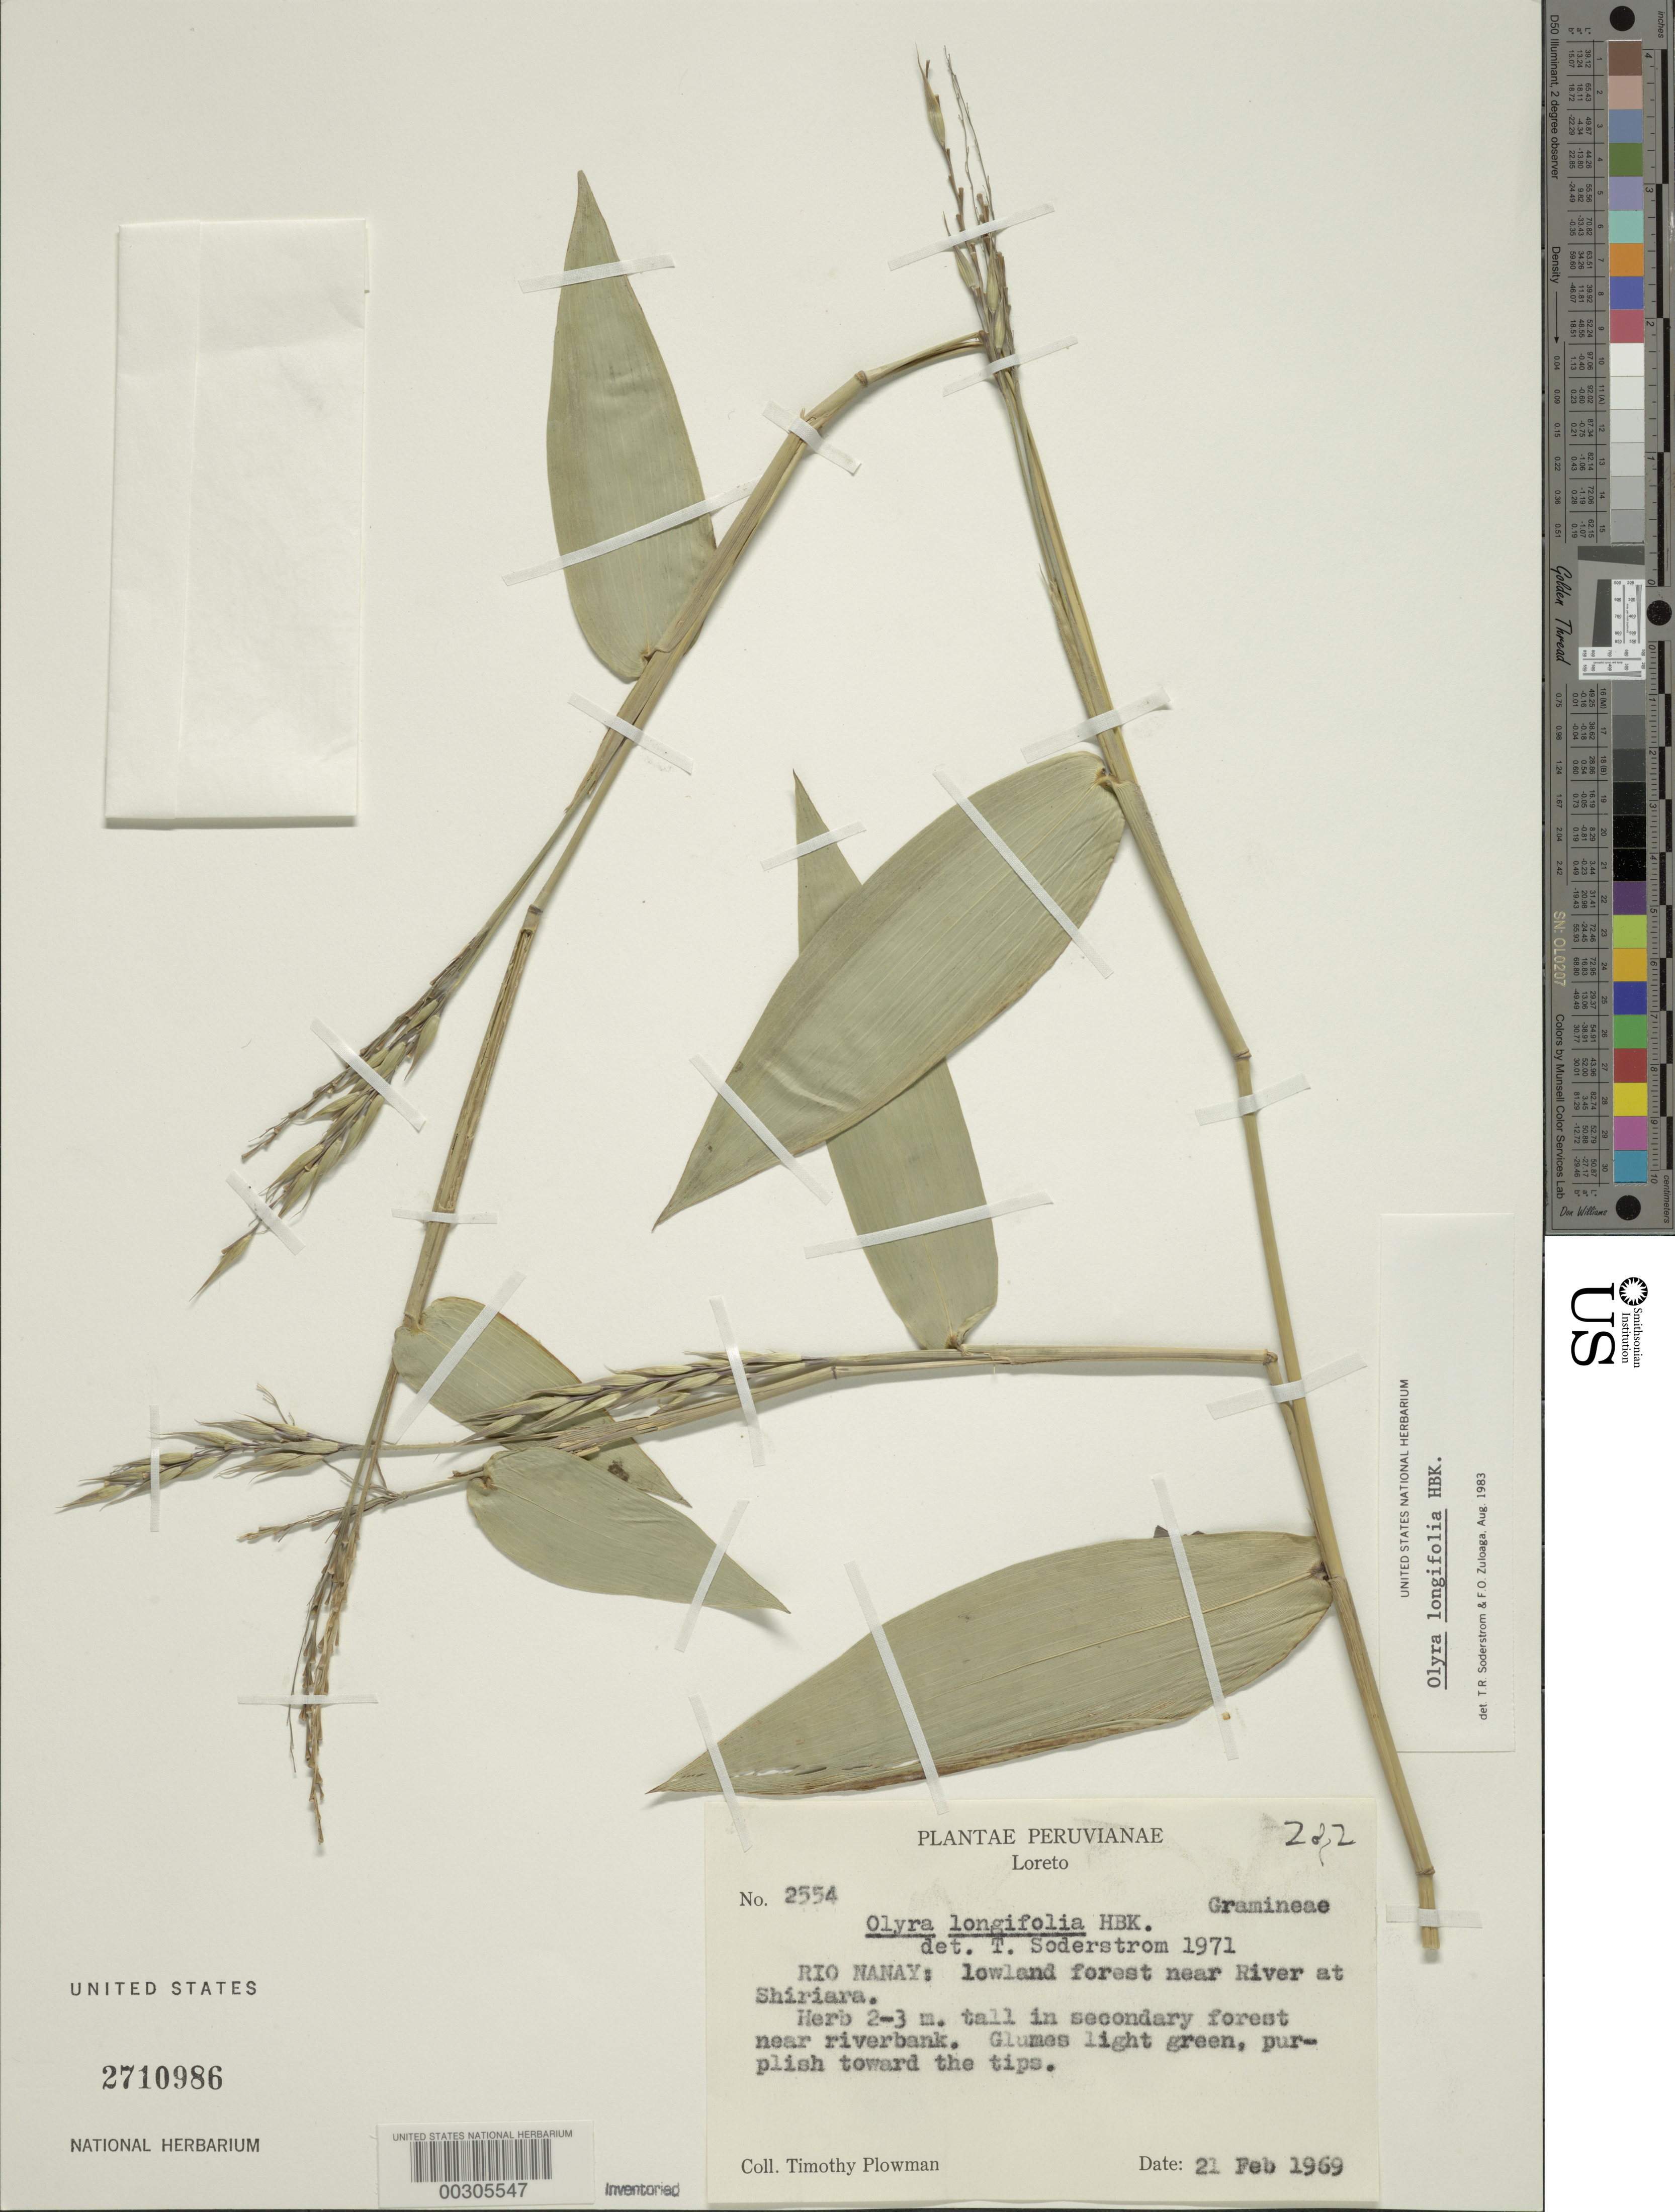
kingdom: Plantae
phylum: Tracheophyta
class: Liliopsida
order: Poales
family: Poaceae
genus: Olyra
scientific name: Olyra longifolia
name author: Kunth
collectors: T. Plowman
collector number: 2554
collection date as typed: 21 Feb 1969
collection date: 1969-02-21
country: Peru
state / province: Loreto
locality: Rio nanay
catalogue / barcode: US 2710986